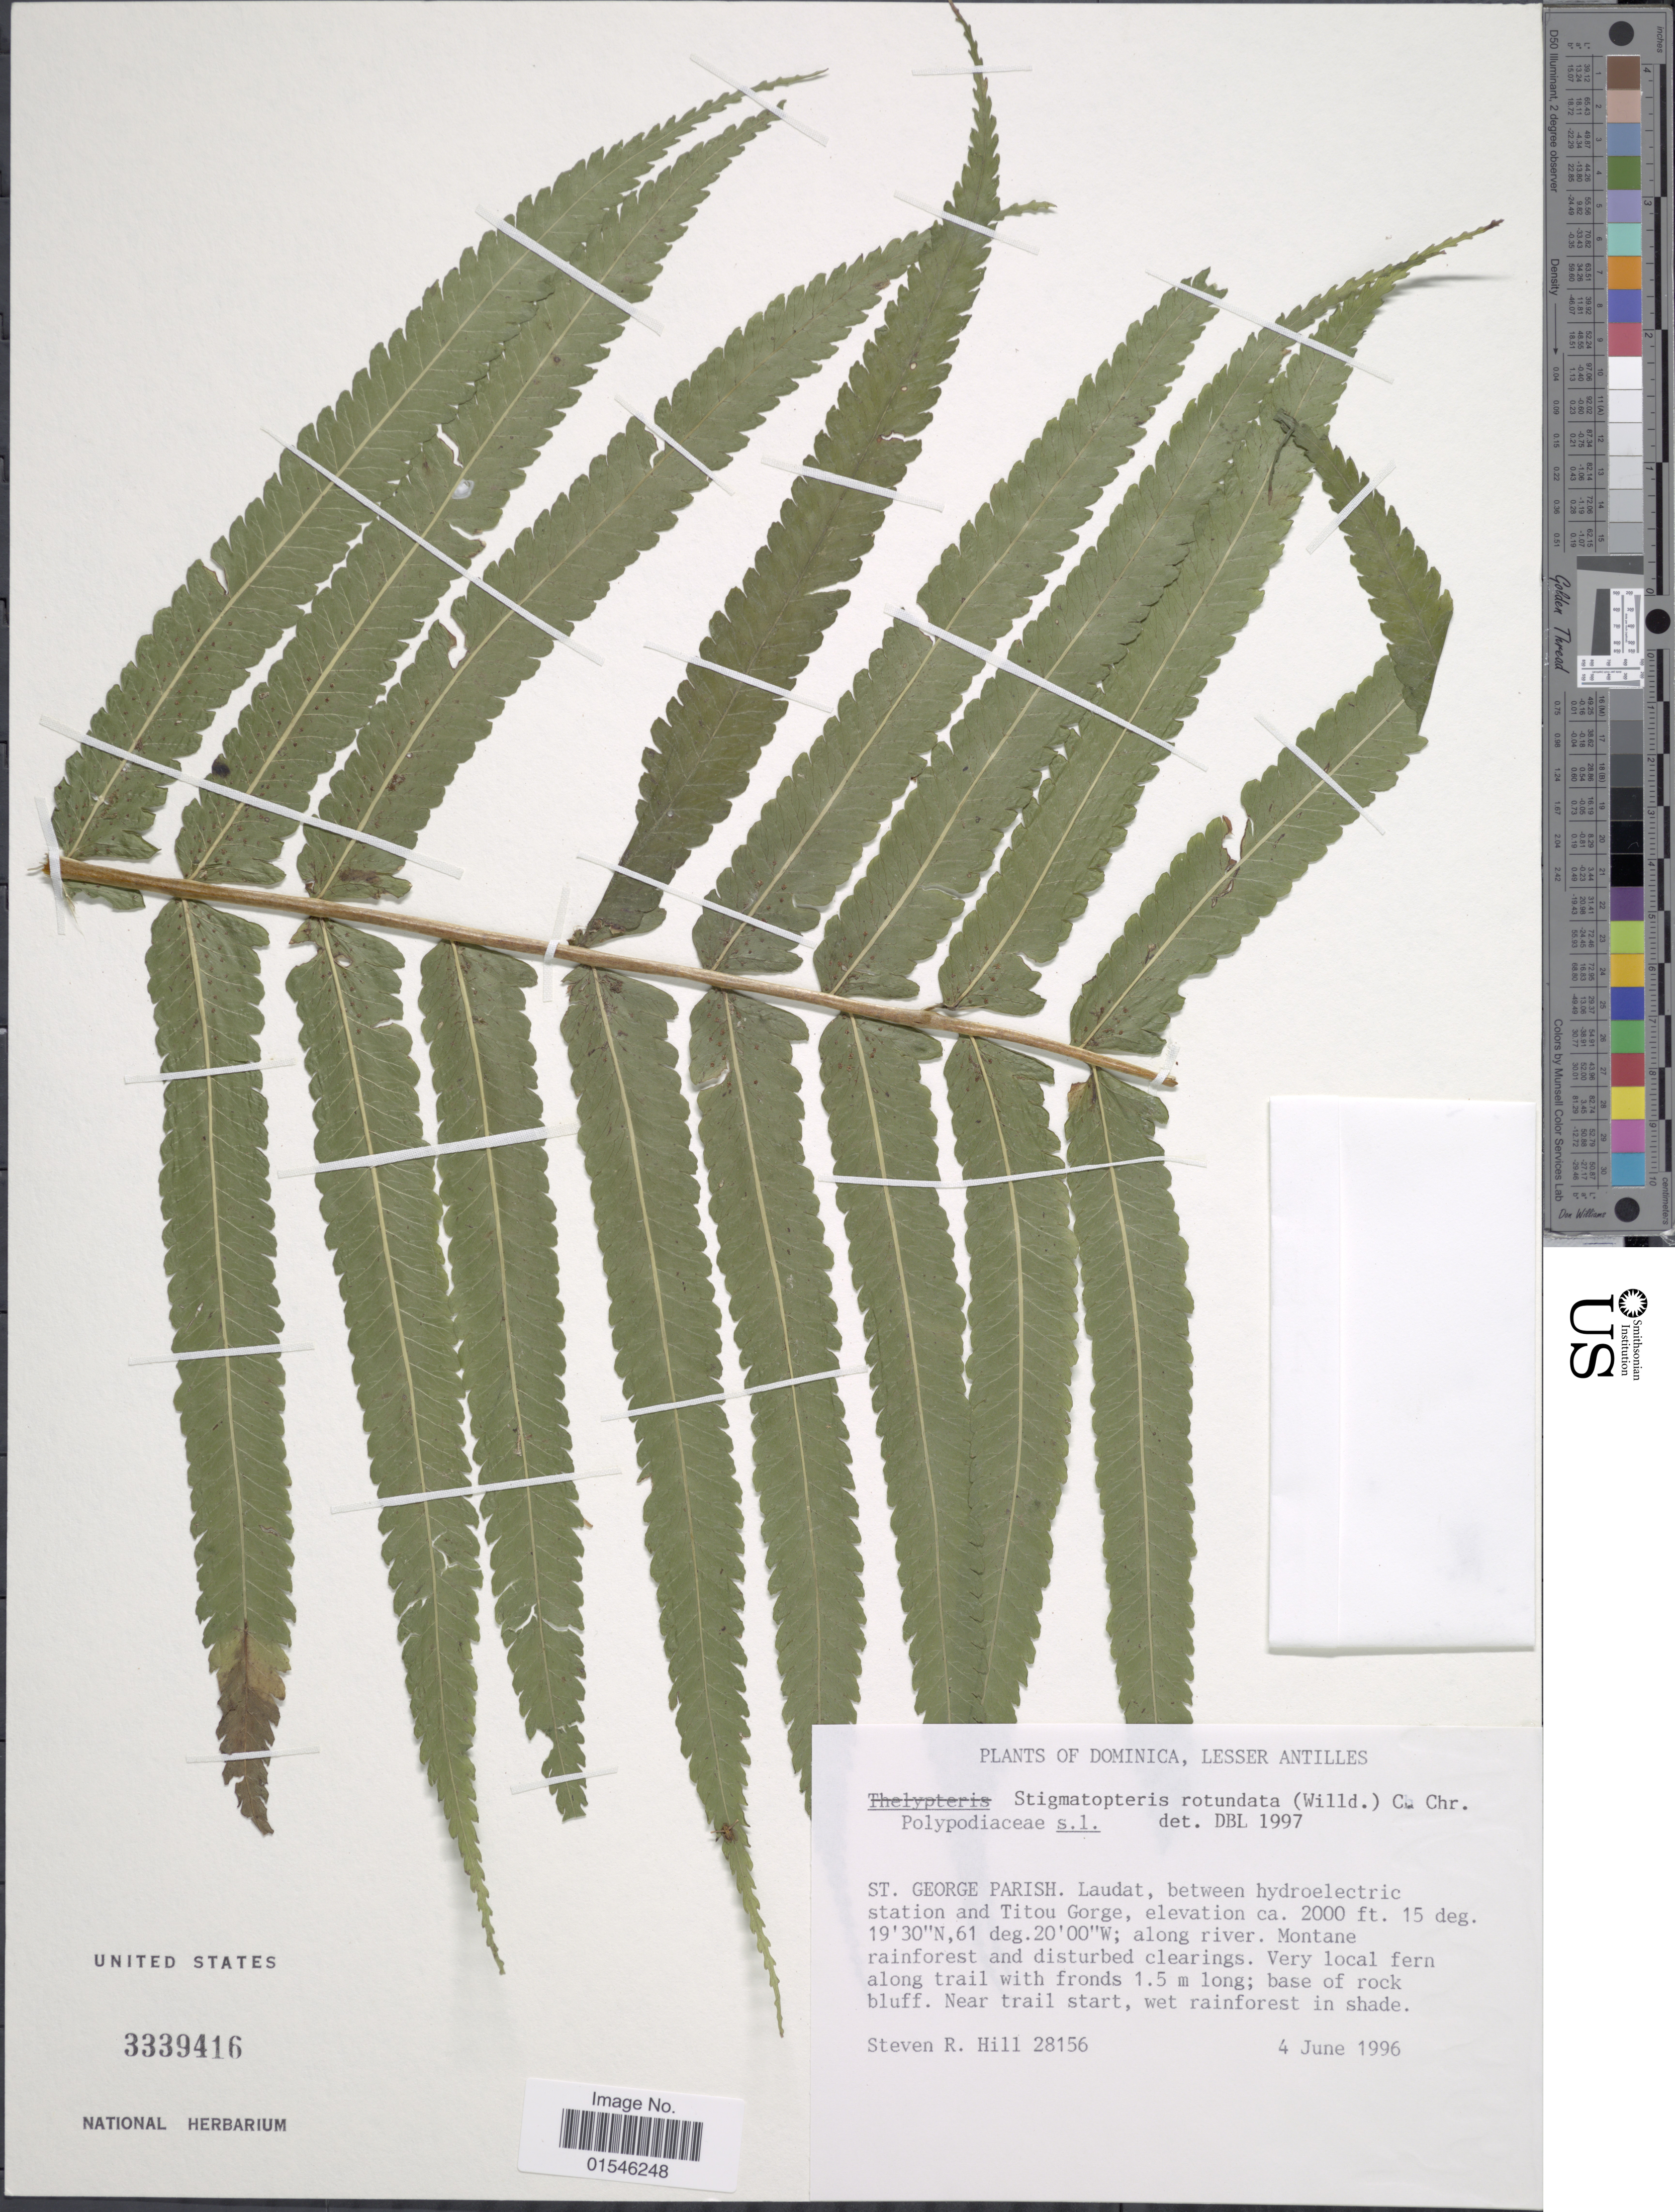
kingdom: Plantae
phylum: Tracheophyta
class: Polypodiopsida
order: Polypodiales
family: Dryopteridaceae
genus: Stigmatopteris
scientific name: Stigmatopteris rotundata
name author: (Willd.) C. Chr.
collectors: S. R. Hill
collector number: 28156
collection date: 1996-06-04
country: Dominica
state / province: St. George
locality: Lesser Antilles, St George Parish. Laudat, between hydroelectric station and Titou Gorge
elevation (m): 610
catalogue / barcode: US 3339416